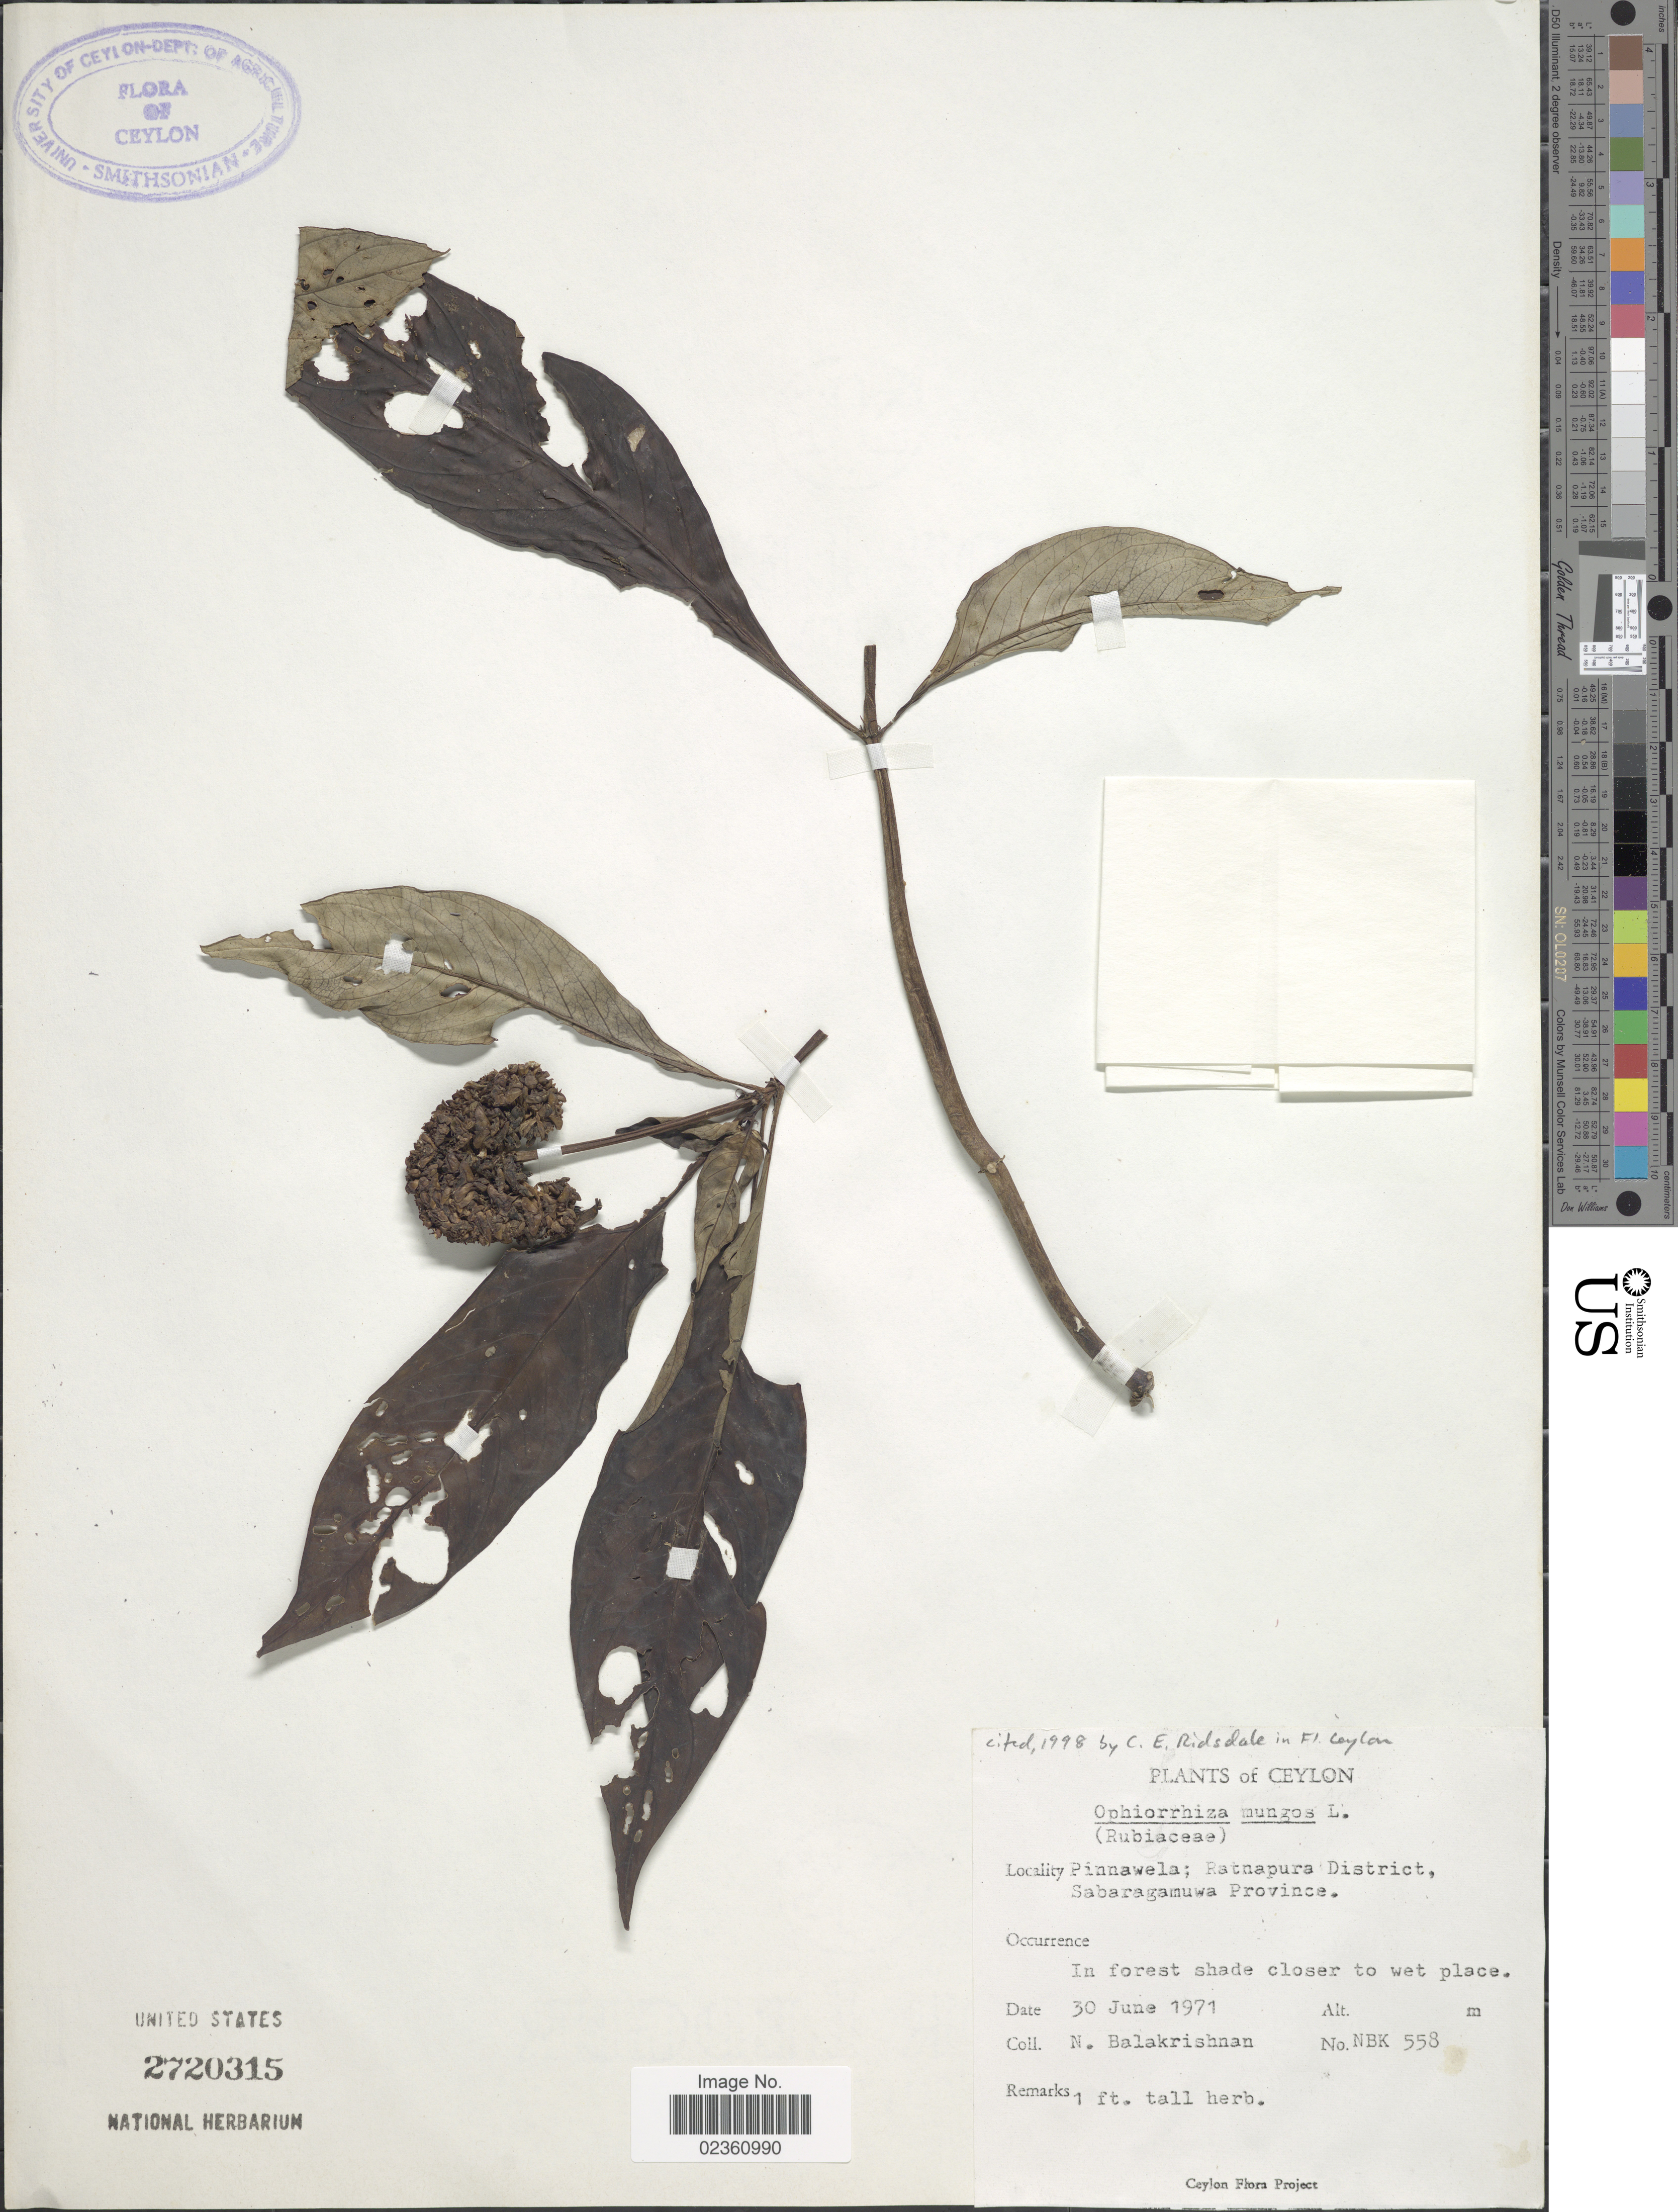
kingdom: Plantae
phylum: Tracheophyta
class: Magnoliopsida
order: Gentianales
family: Rubiaceae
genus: Ophiorrhiza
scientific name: Ophiorrhiza mungos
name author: L.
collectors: N. Balakrishnan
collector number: NBK 558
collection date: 1971-06-30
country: Sri Lanka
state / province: Sabaragamuwa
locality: Ceylon, Pinnawela; Ratnapura District, In forest shade closer to wet place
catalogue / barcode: US 2720315